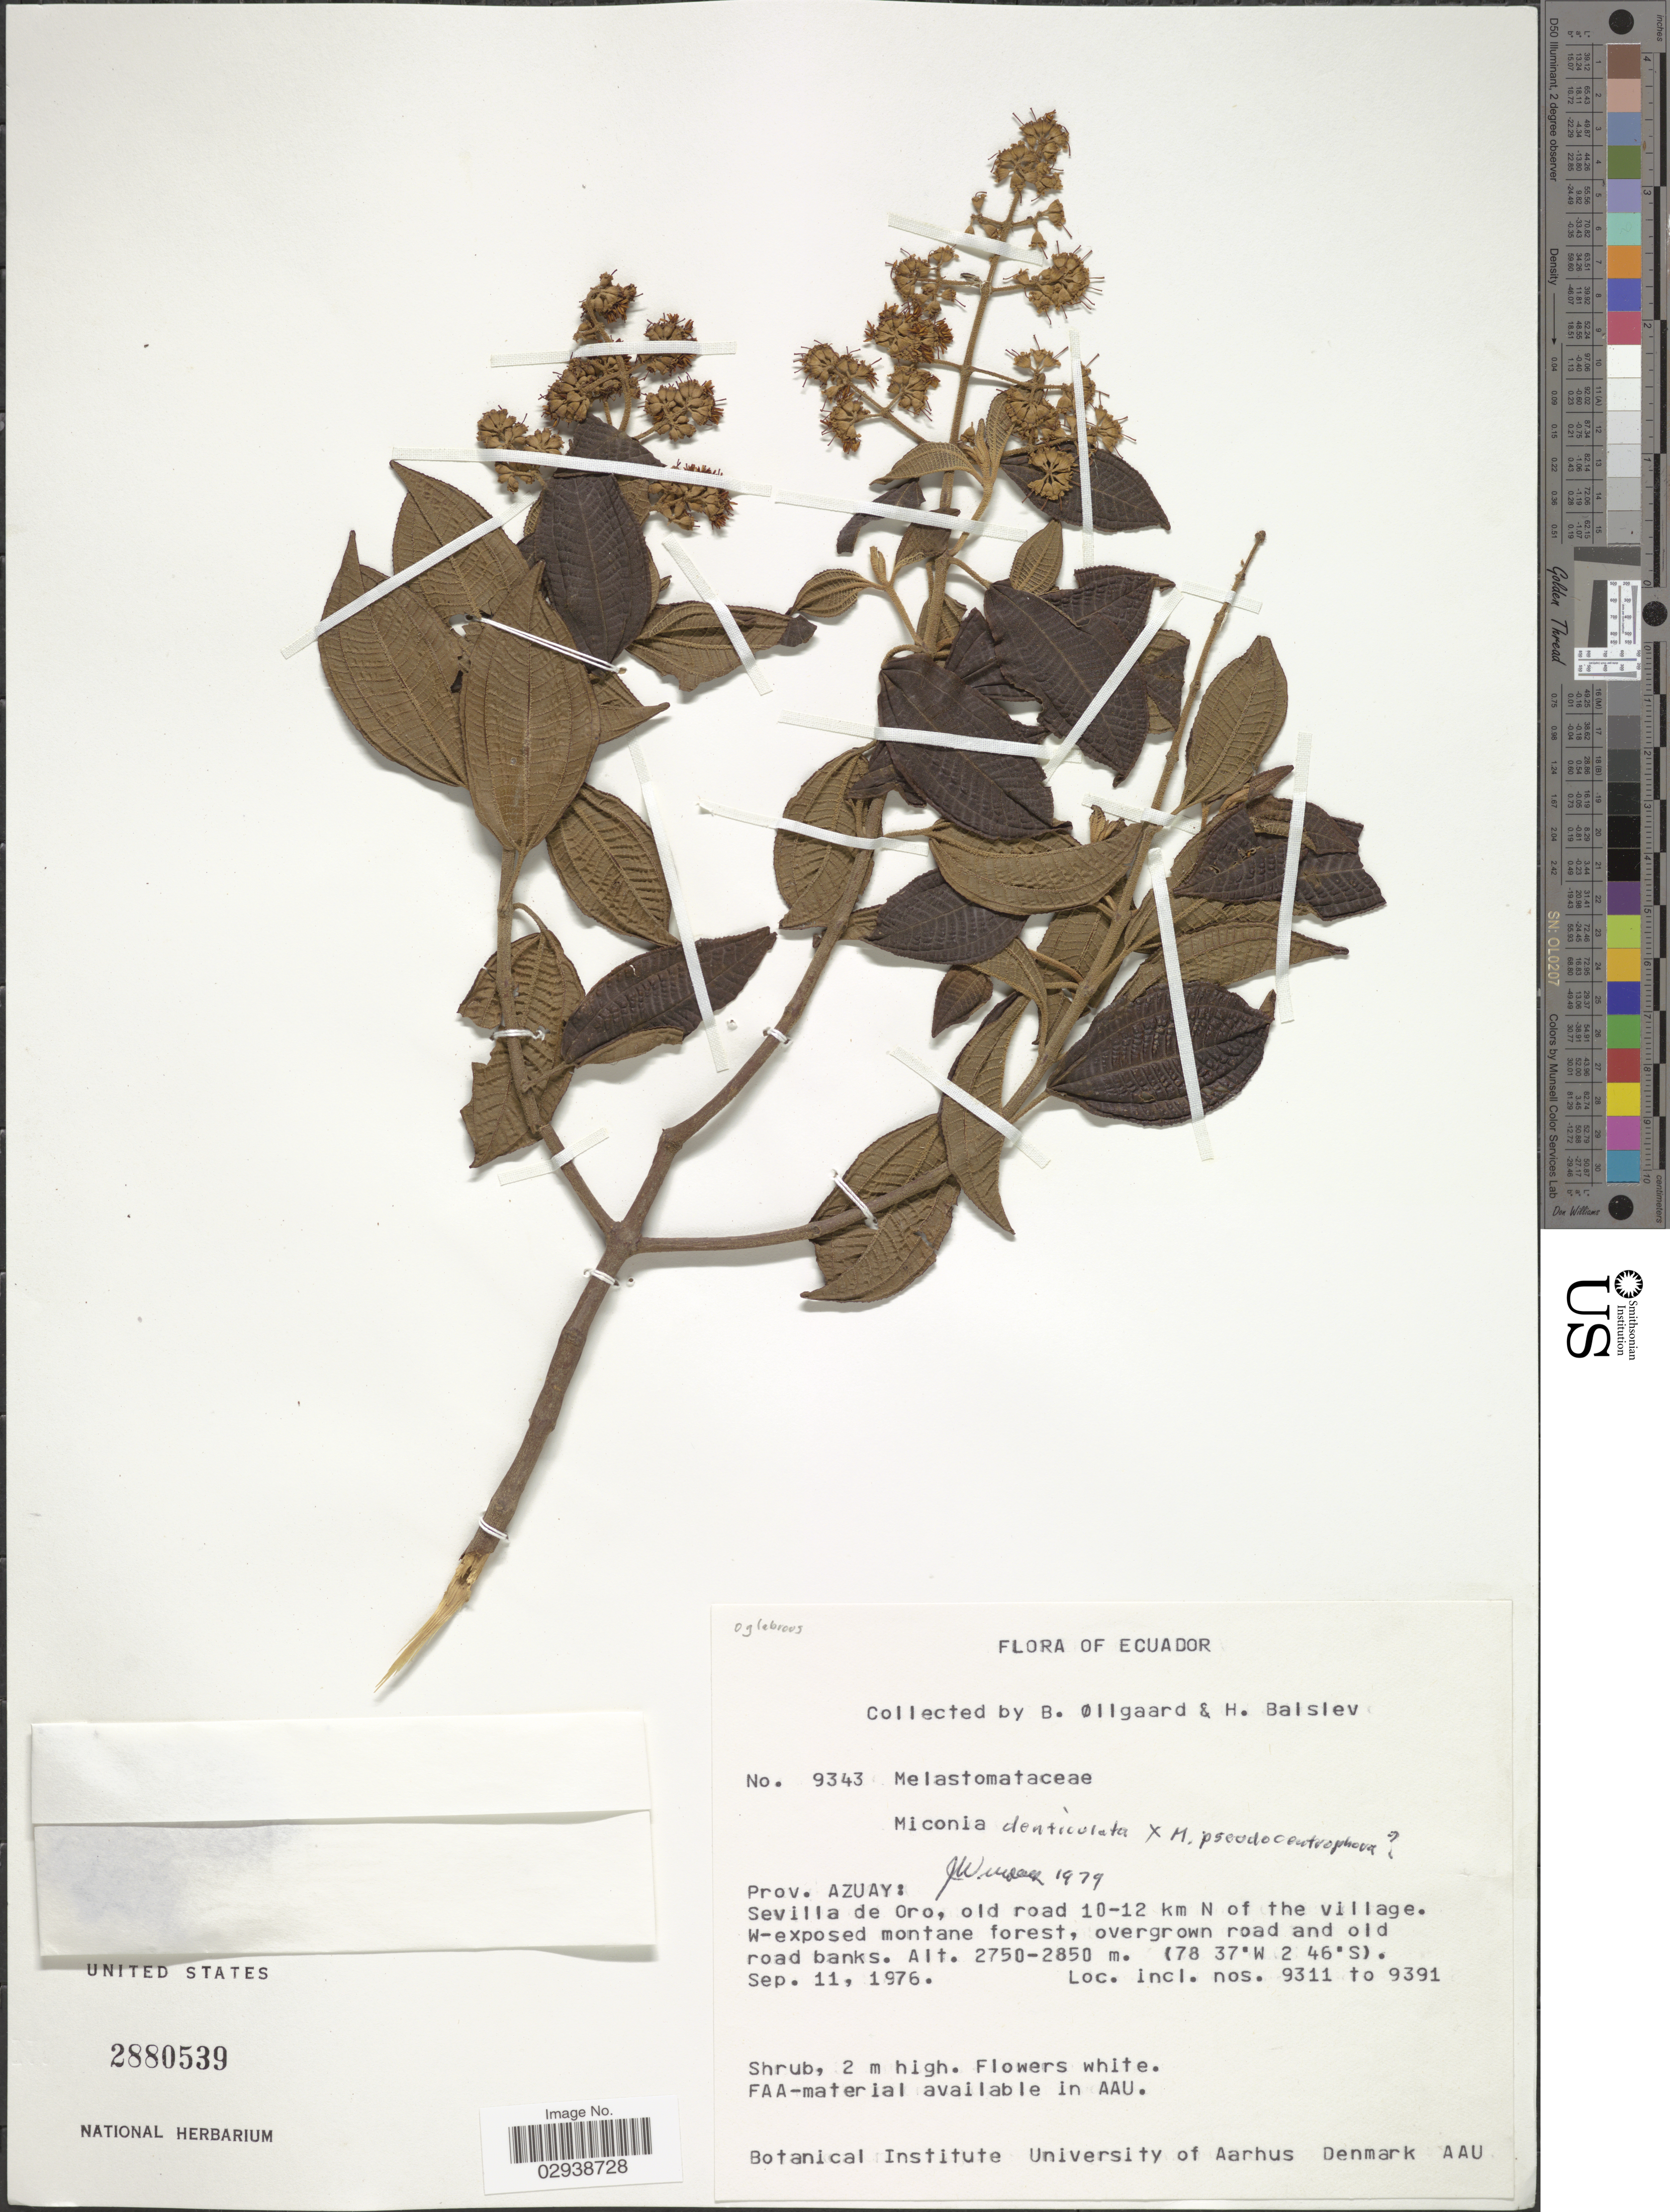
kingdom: Plantae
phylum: Tracheophyta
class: Magnoliopsida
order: Myrtales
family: Melastomataceae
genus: Miconia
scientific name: Miconia denticulata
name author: Naudin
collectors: B. Øllgaard & H. Balslev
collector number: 9343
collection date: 1976-09-11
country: Ecuador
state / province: Azuay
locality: Prov.: Azuay, Sevilla de Oro, old road 10-12 km N of the village.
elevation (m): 2750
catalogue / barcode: US 2880539